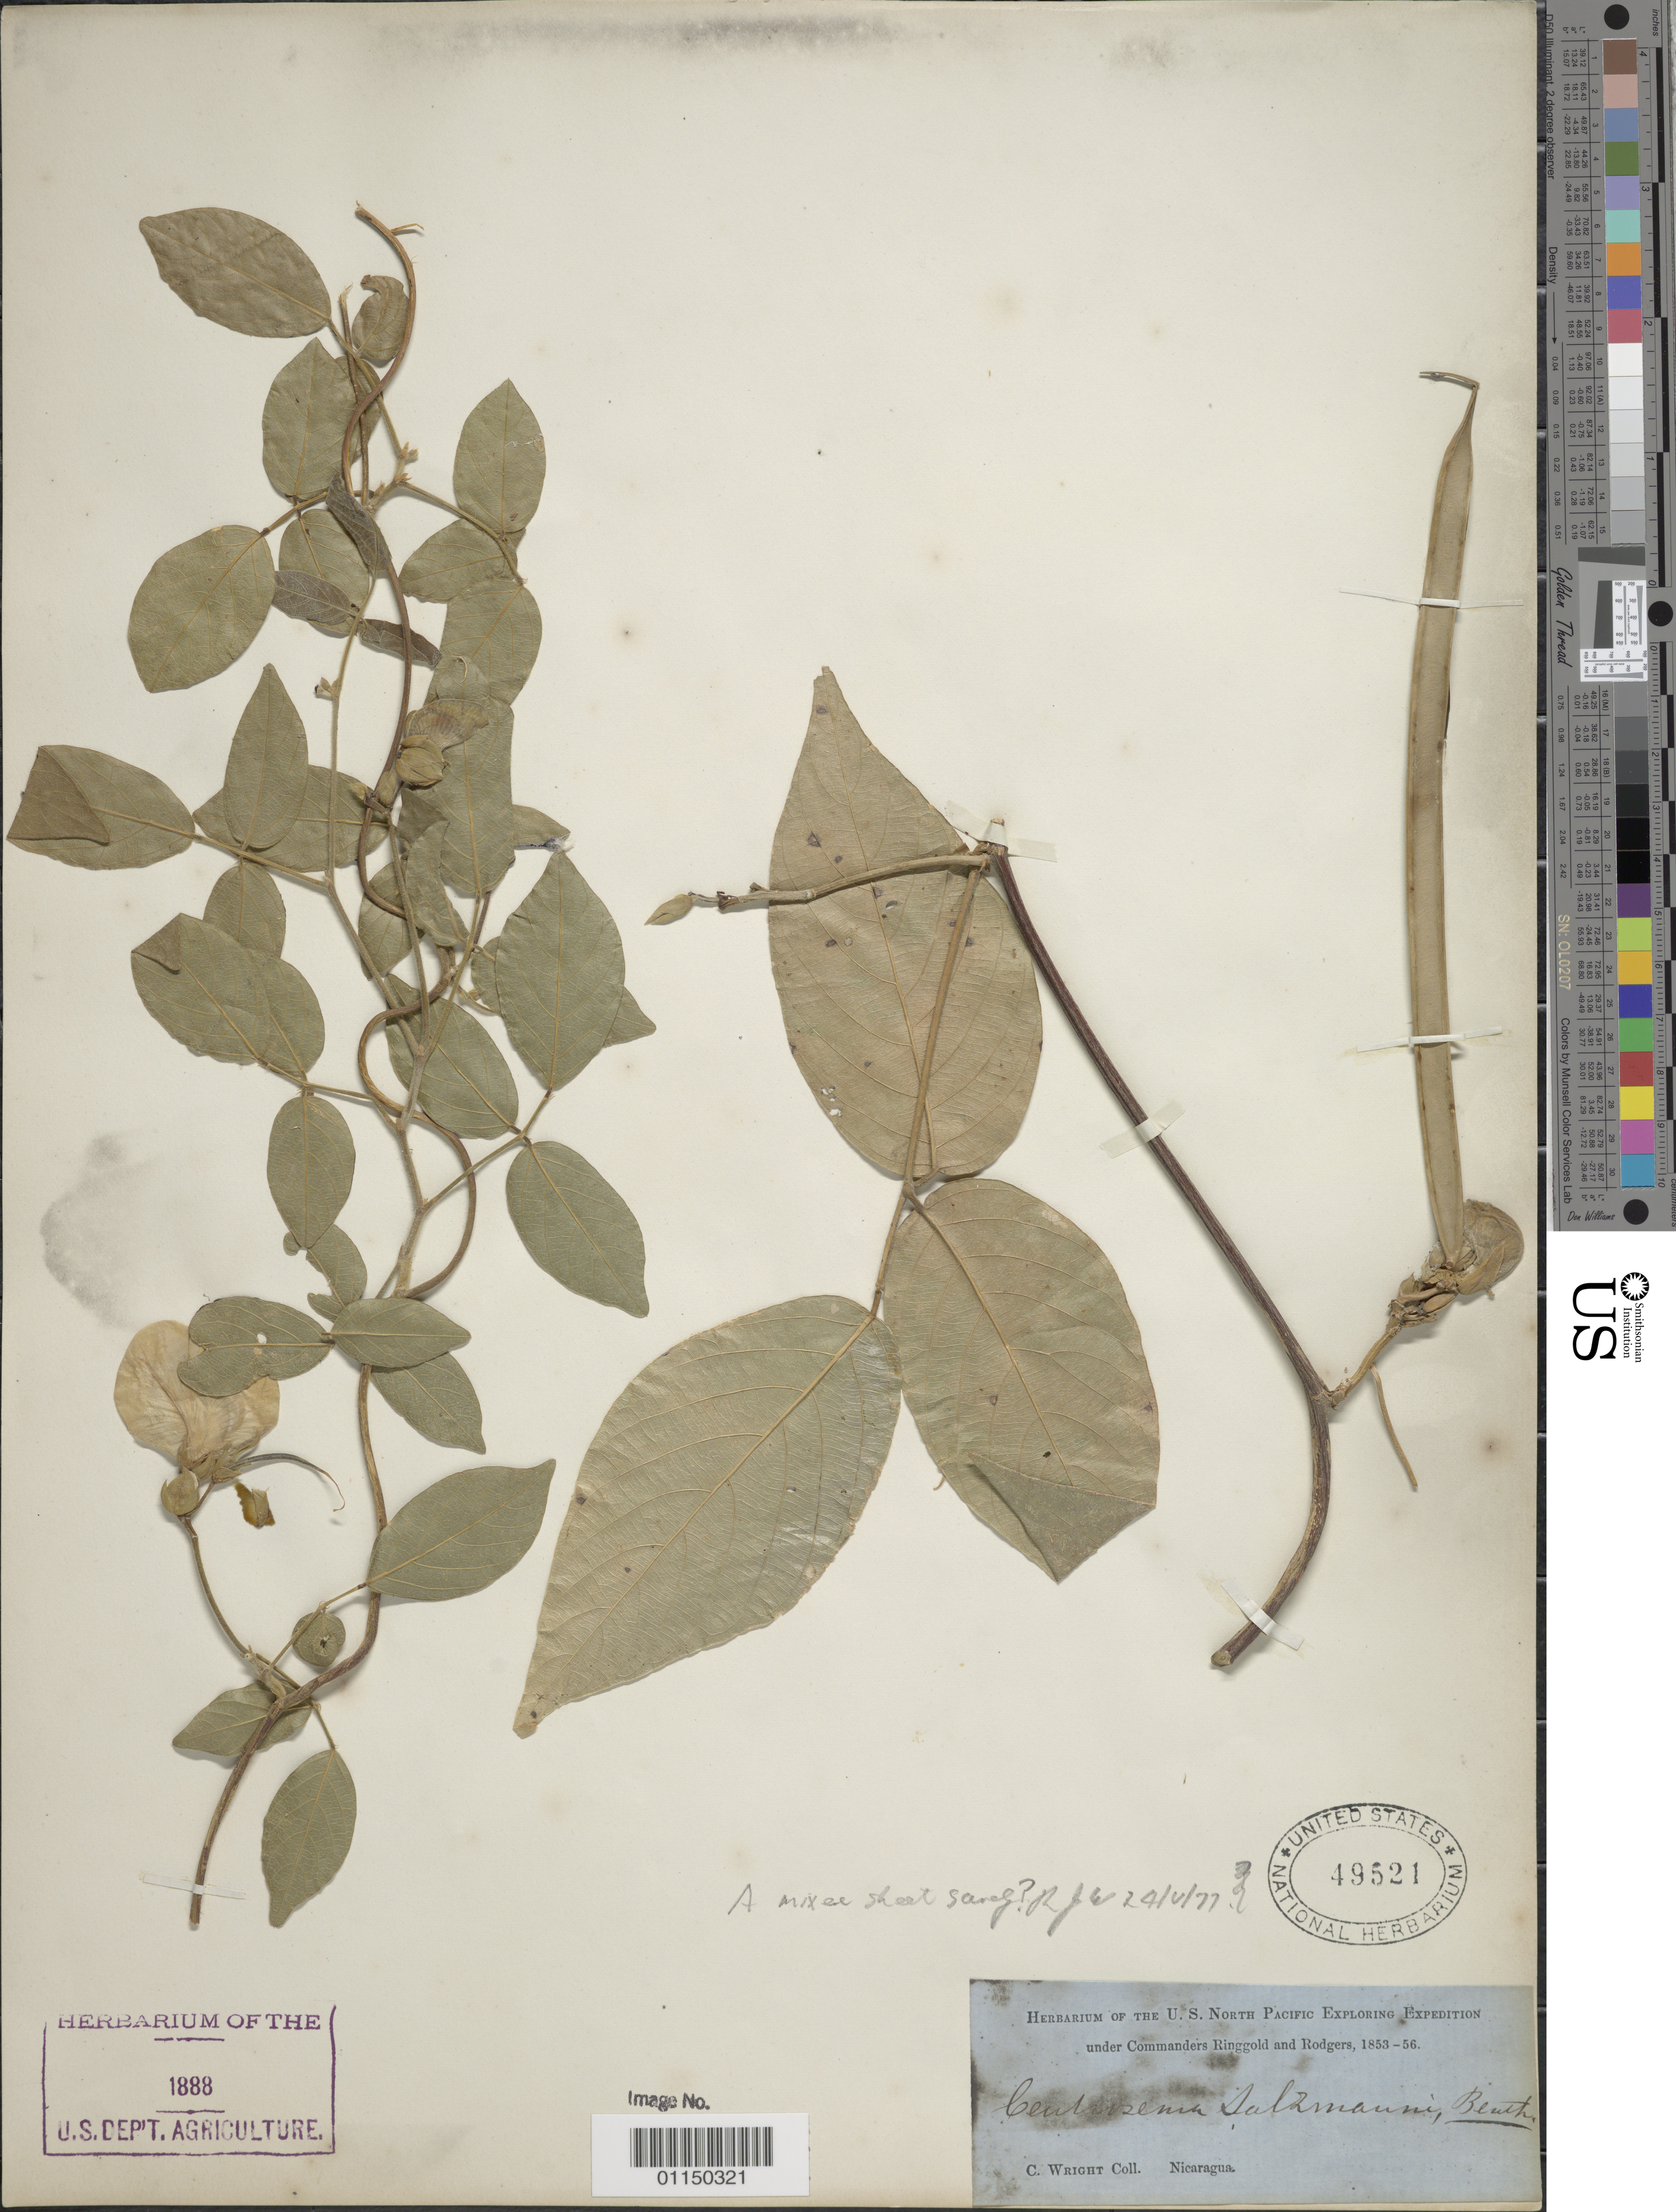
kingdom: Plantae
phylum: Tracheophyta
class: Magnoliopsida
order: Fabales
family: Fabaceae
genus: Centrosema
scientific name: Centrosema pubescens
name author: Benth.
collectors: C. Wright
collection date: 1853/1856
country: Nicaragua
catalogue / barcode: US 49521